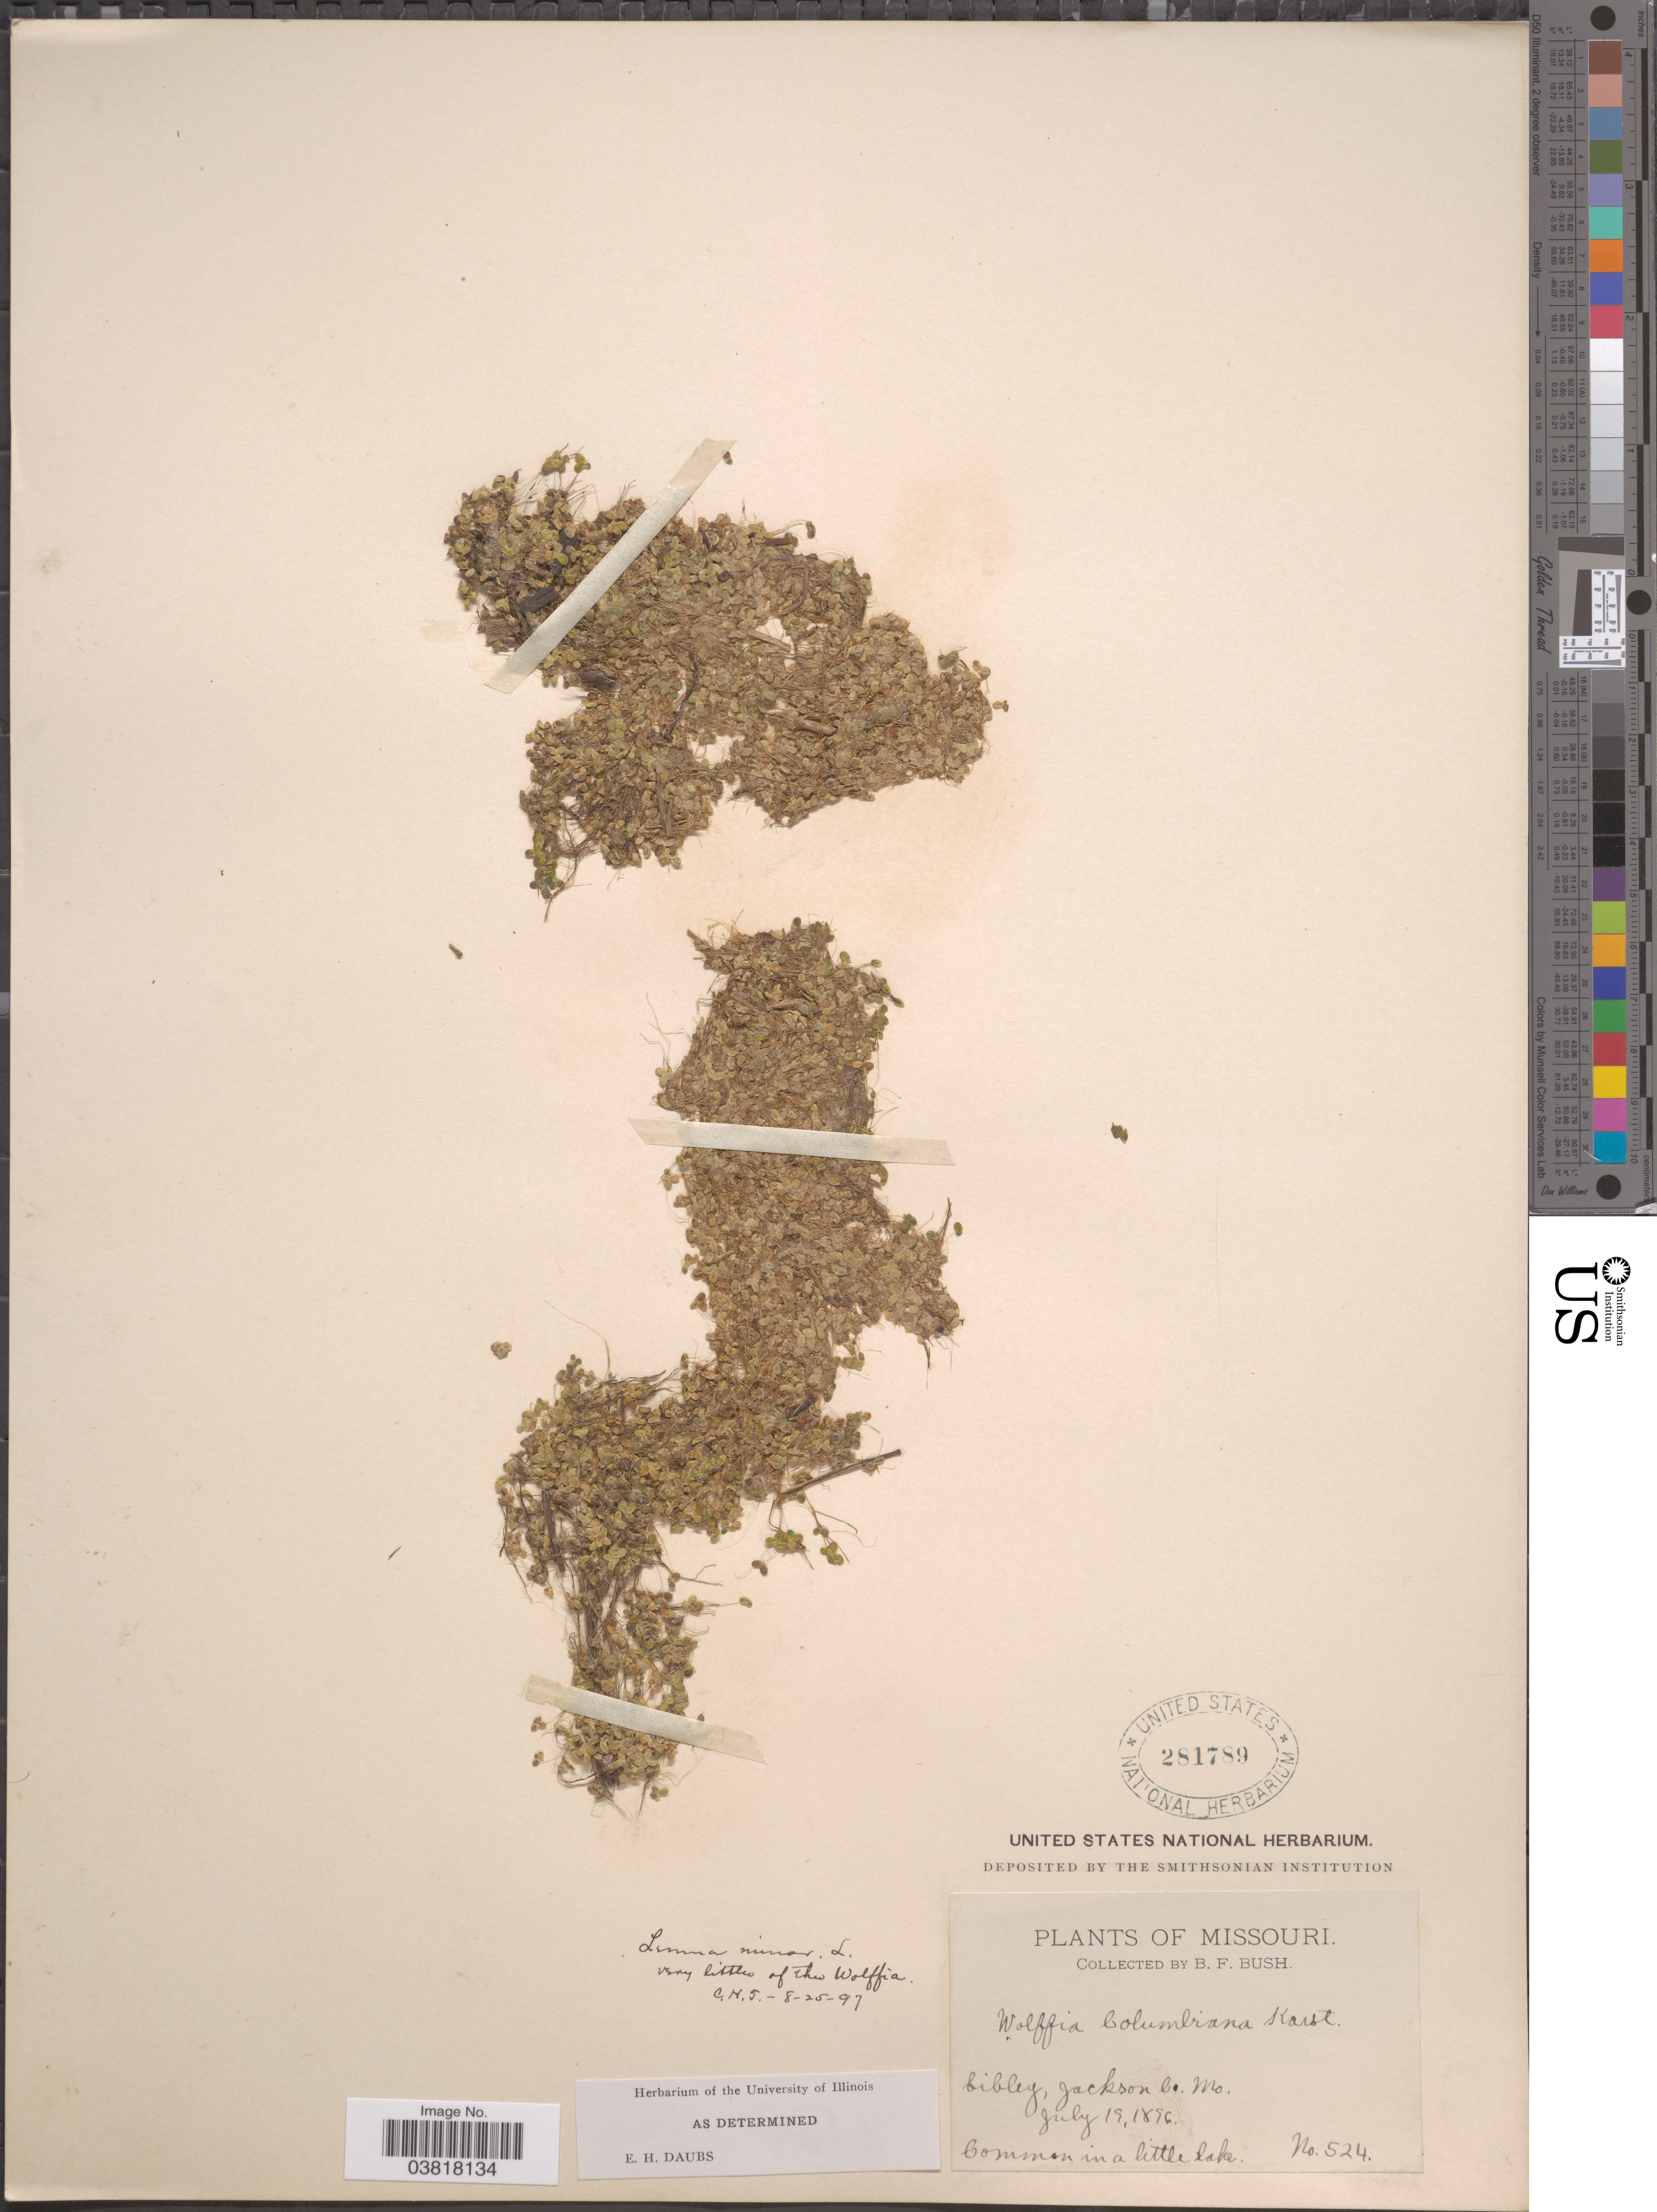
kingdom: Plantae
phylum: Tracheophyta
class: Liliopsida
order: Alismatales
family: Araceae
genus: Wolffia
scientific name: Wolffia columbiana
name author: H. Karst.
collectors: B. F. Bush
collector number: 524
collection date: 1896-07-19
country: United States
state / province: Missouri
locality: Cibley, Jackson Co.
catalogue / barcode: US 281789